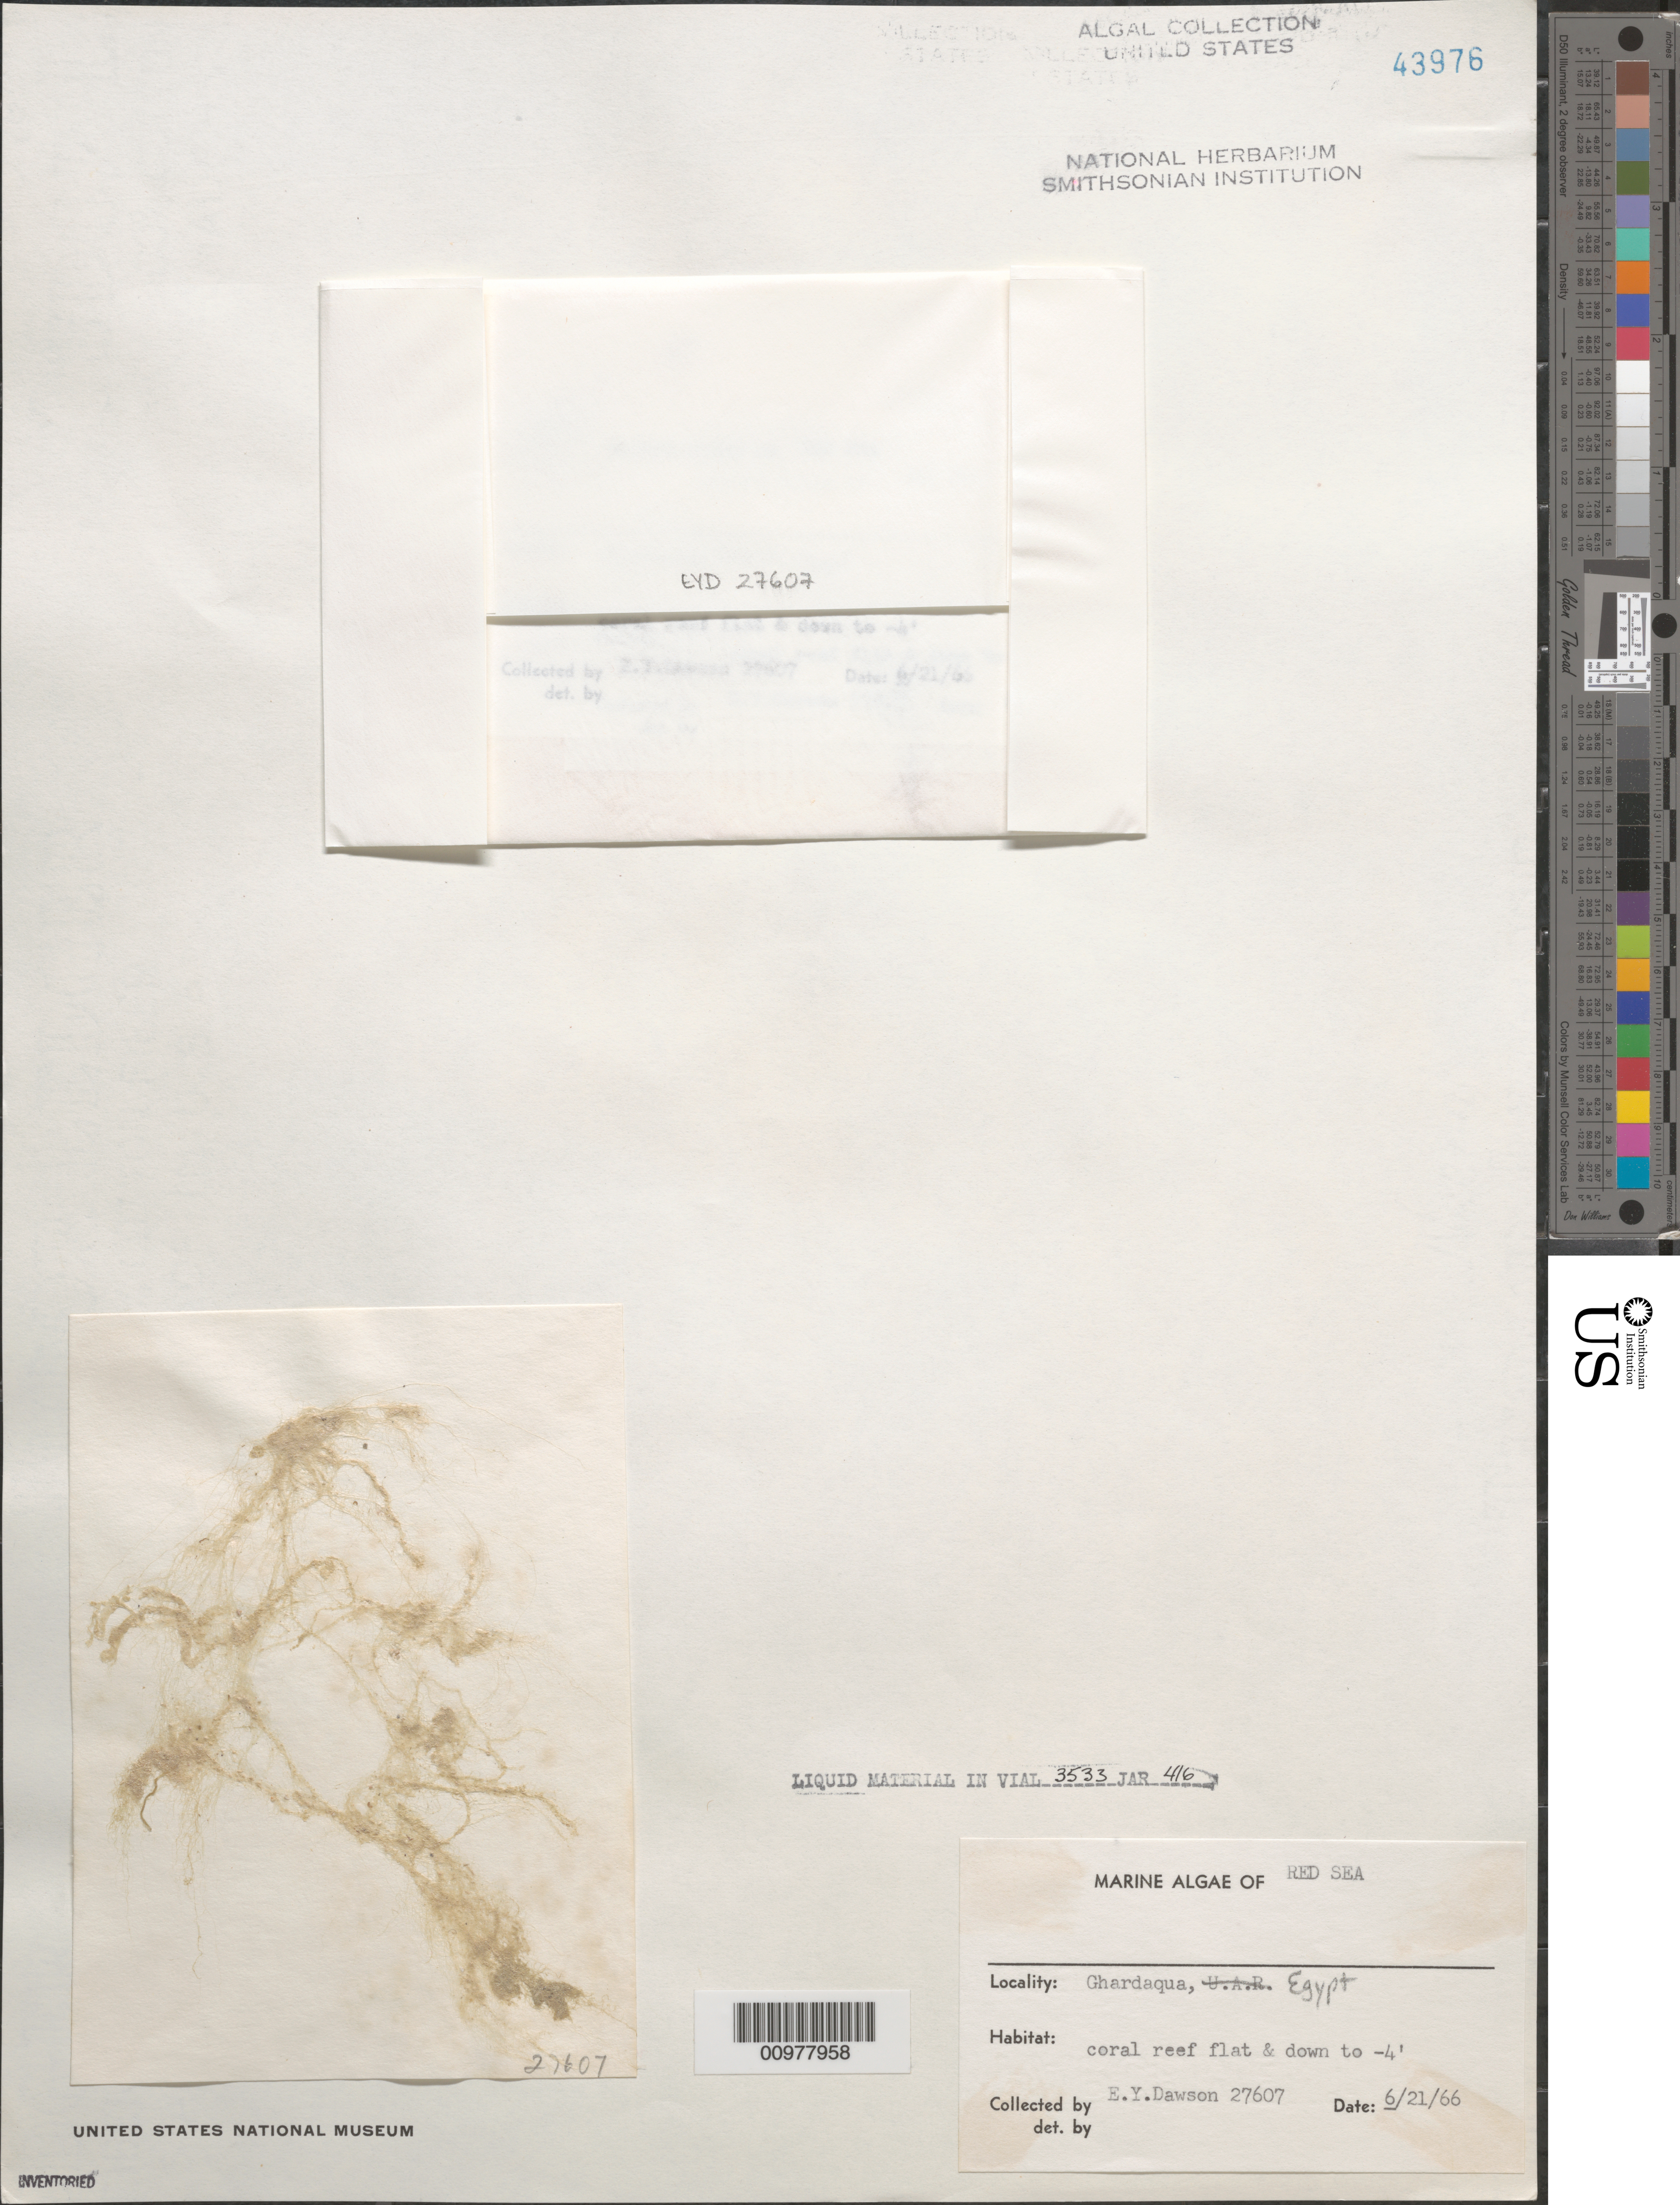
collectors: E. Y. Dawson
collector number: EYD 27607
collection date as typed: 21 Jun 1966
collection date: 1966-06-21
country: Egypt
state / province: Al Bahr al Ahmar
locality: Ghardaqua, Red Sea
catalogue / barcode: US 43976